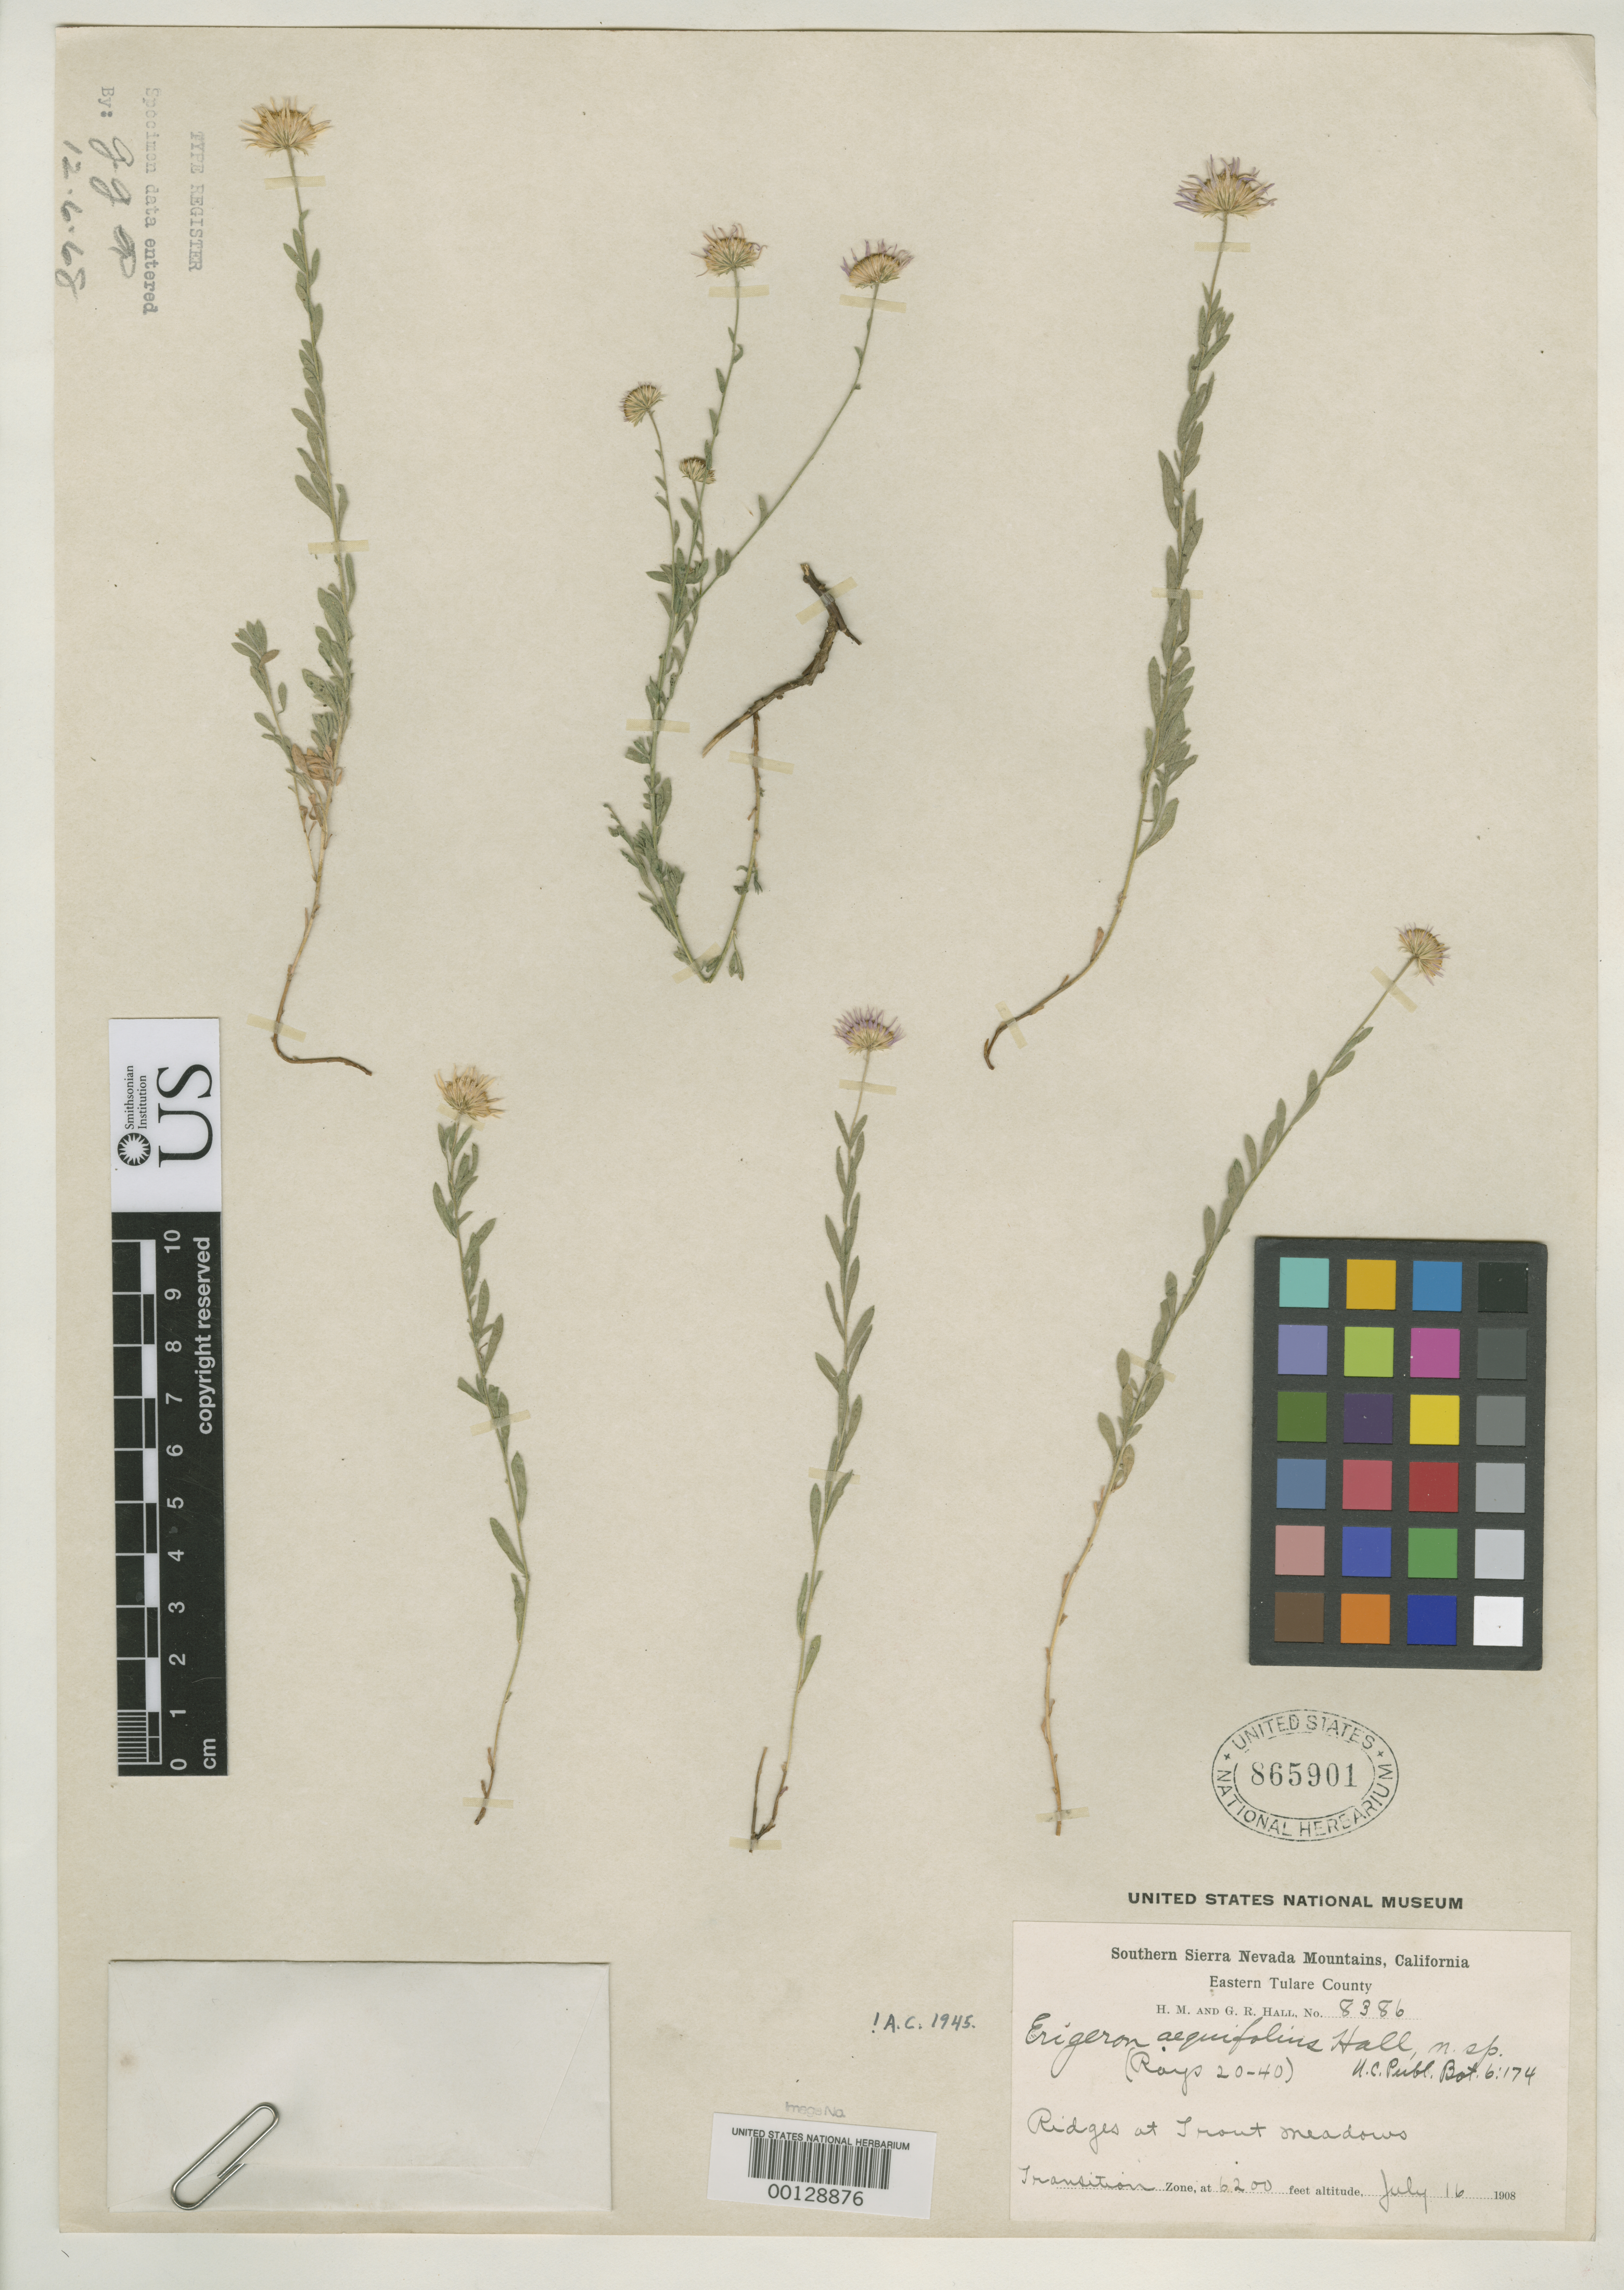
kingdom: Plantae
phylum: Tracheophyta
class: Magnoliopsida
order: Asterales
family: Asteraceae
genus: Erigeron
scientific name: Erigeron aequifolius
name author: H.M. Hall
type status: Isotype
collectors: H. M. Hall & G. Hall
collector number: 8386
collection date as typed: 16 Jul 1908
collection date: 1908-07-16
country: United States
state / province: California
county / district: Tulare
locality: Trout meadows.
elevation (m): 1980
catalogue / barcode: US 865901